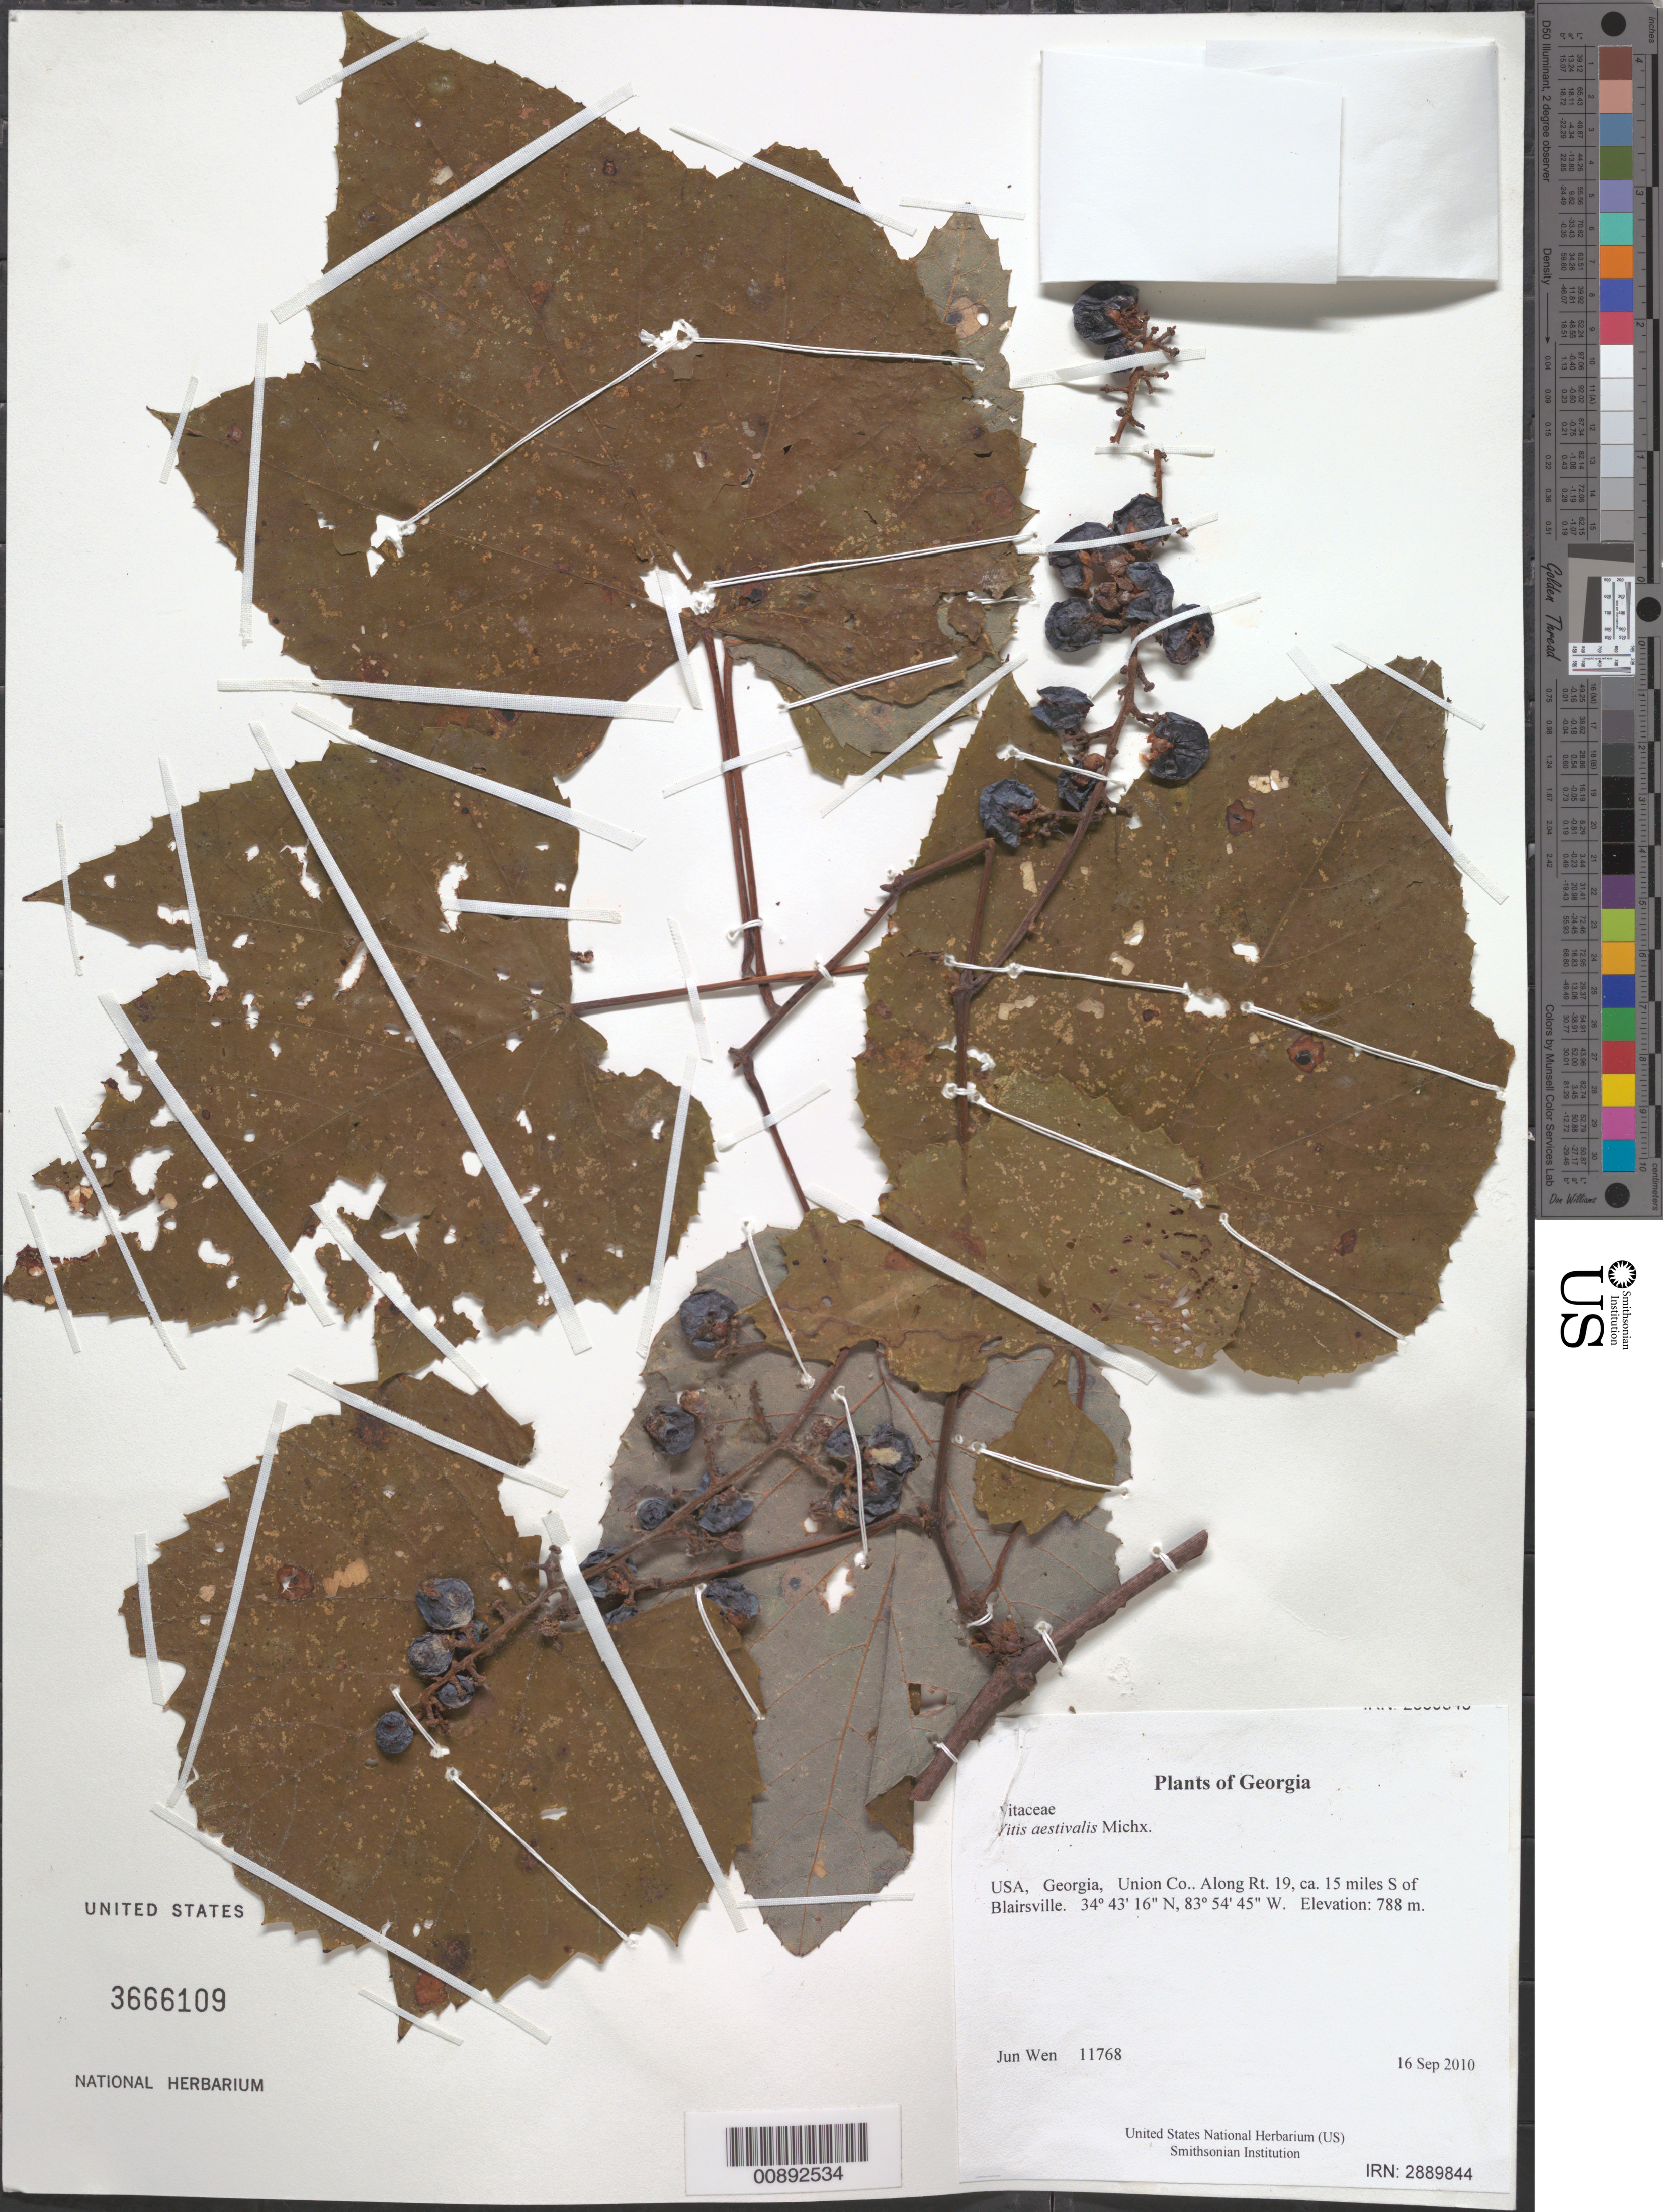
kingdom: Plantae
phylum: Tracheophyta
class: Magnoliopsida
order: Vitales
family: Vitaceae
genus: Vitis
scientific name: Vitis aestivalis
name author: Michx.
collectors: J. Wen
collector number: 11768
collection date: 2010-09-16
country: United States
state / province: Georgia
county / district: Union Co.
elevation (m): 788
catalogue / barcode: US 3666109